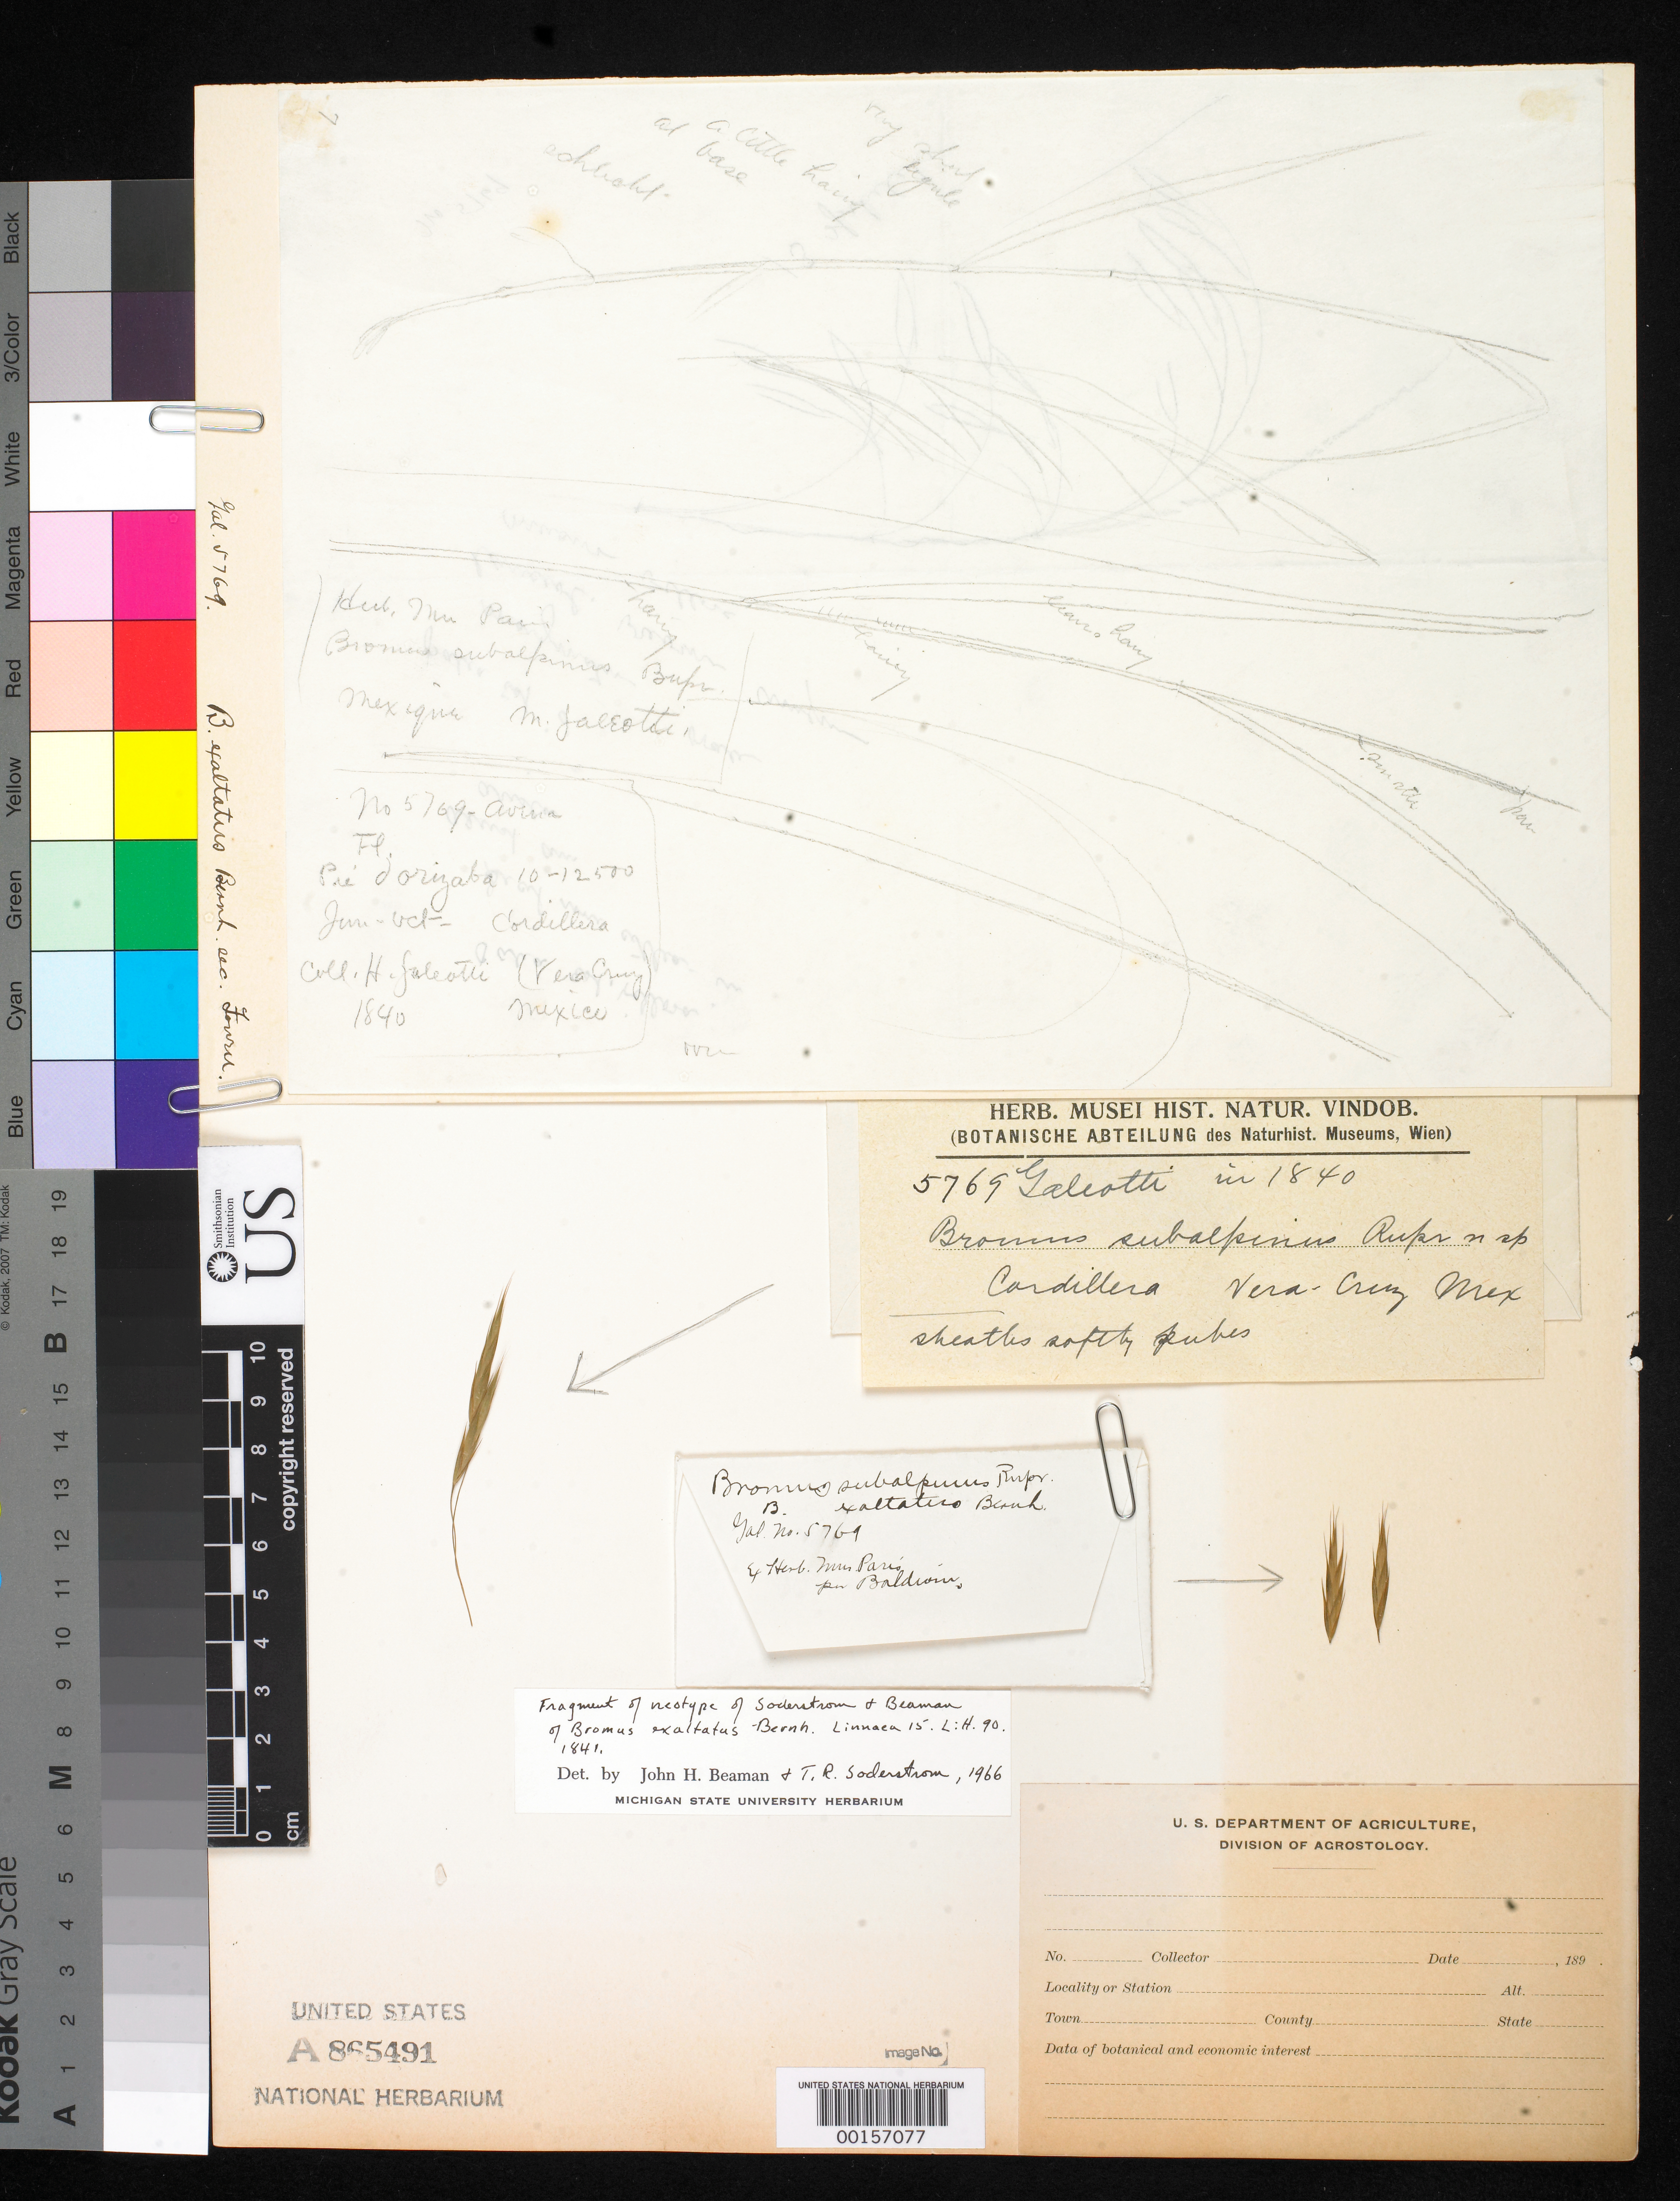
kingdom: Plantae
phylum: Tracheophyta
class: Liliopsida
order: Poales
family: Poaceae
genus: Bromus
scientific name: Bromus exaltatus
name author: Bernhardi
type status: Type Fragment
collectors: H. G. Galeotti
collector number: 5769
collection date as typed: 1840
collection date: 1840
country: Mexico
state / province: Veracruz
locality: Cordillera.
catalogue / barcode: US 865491A